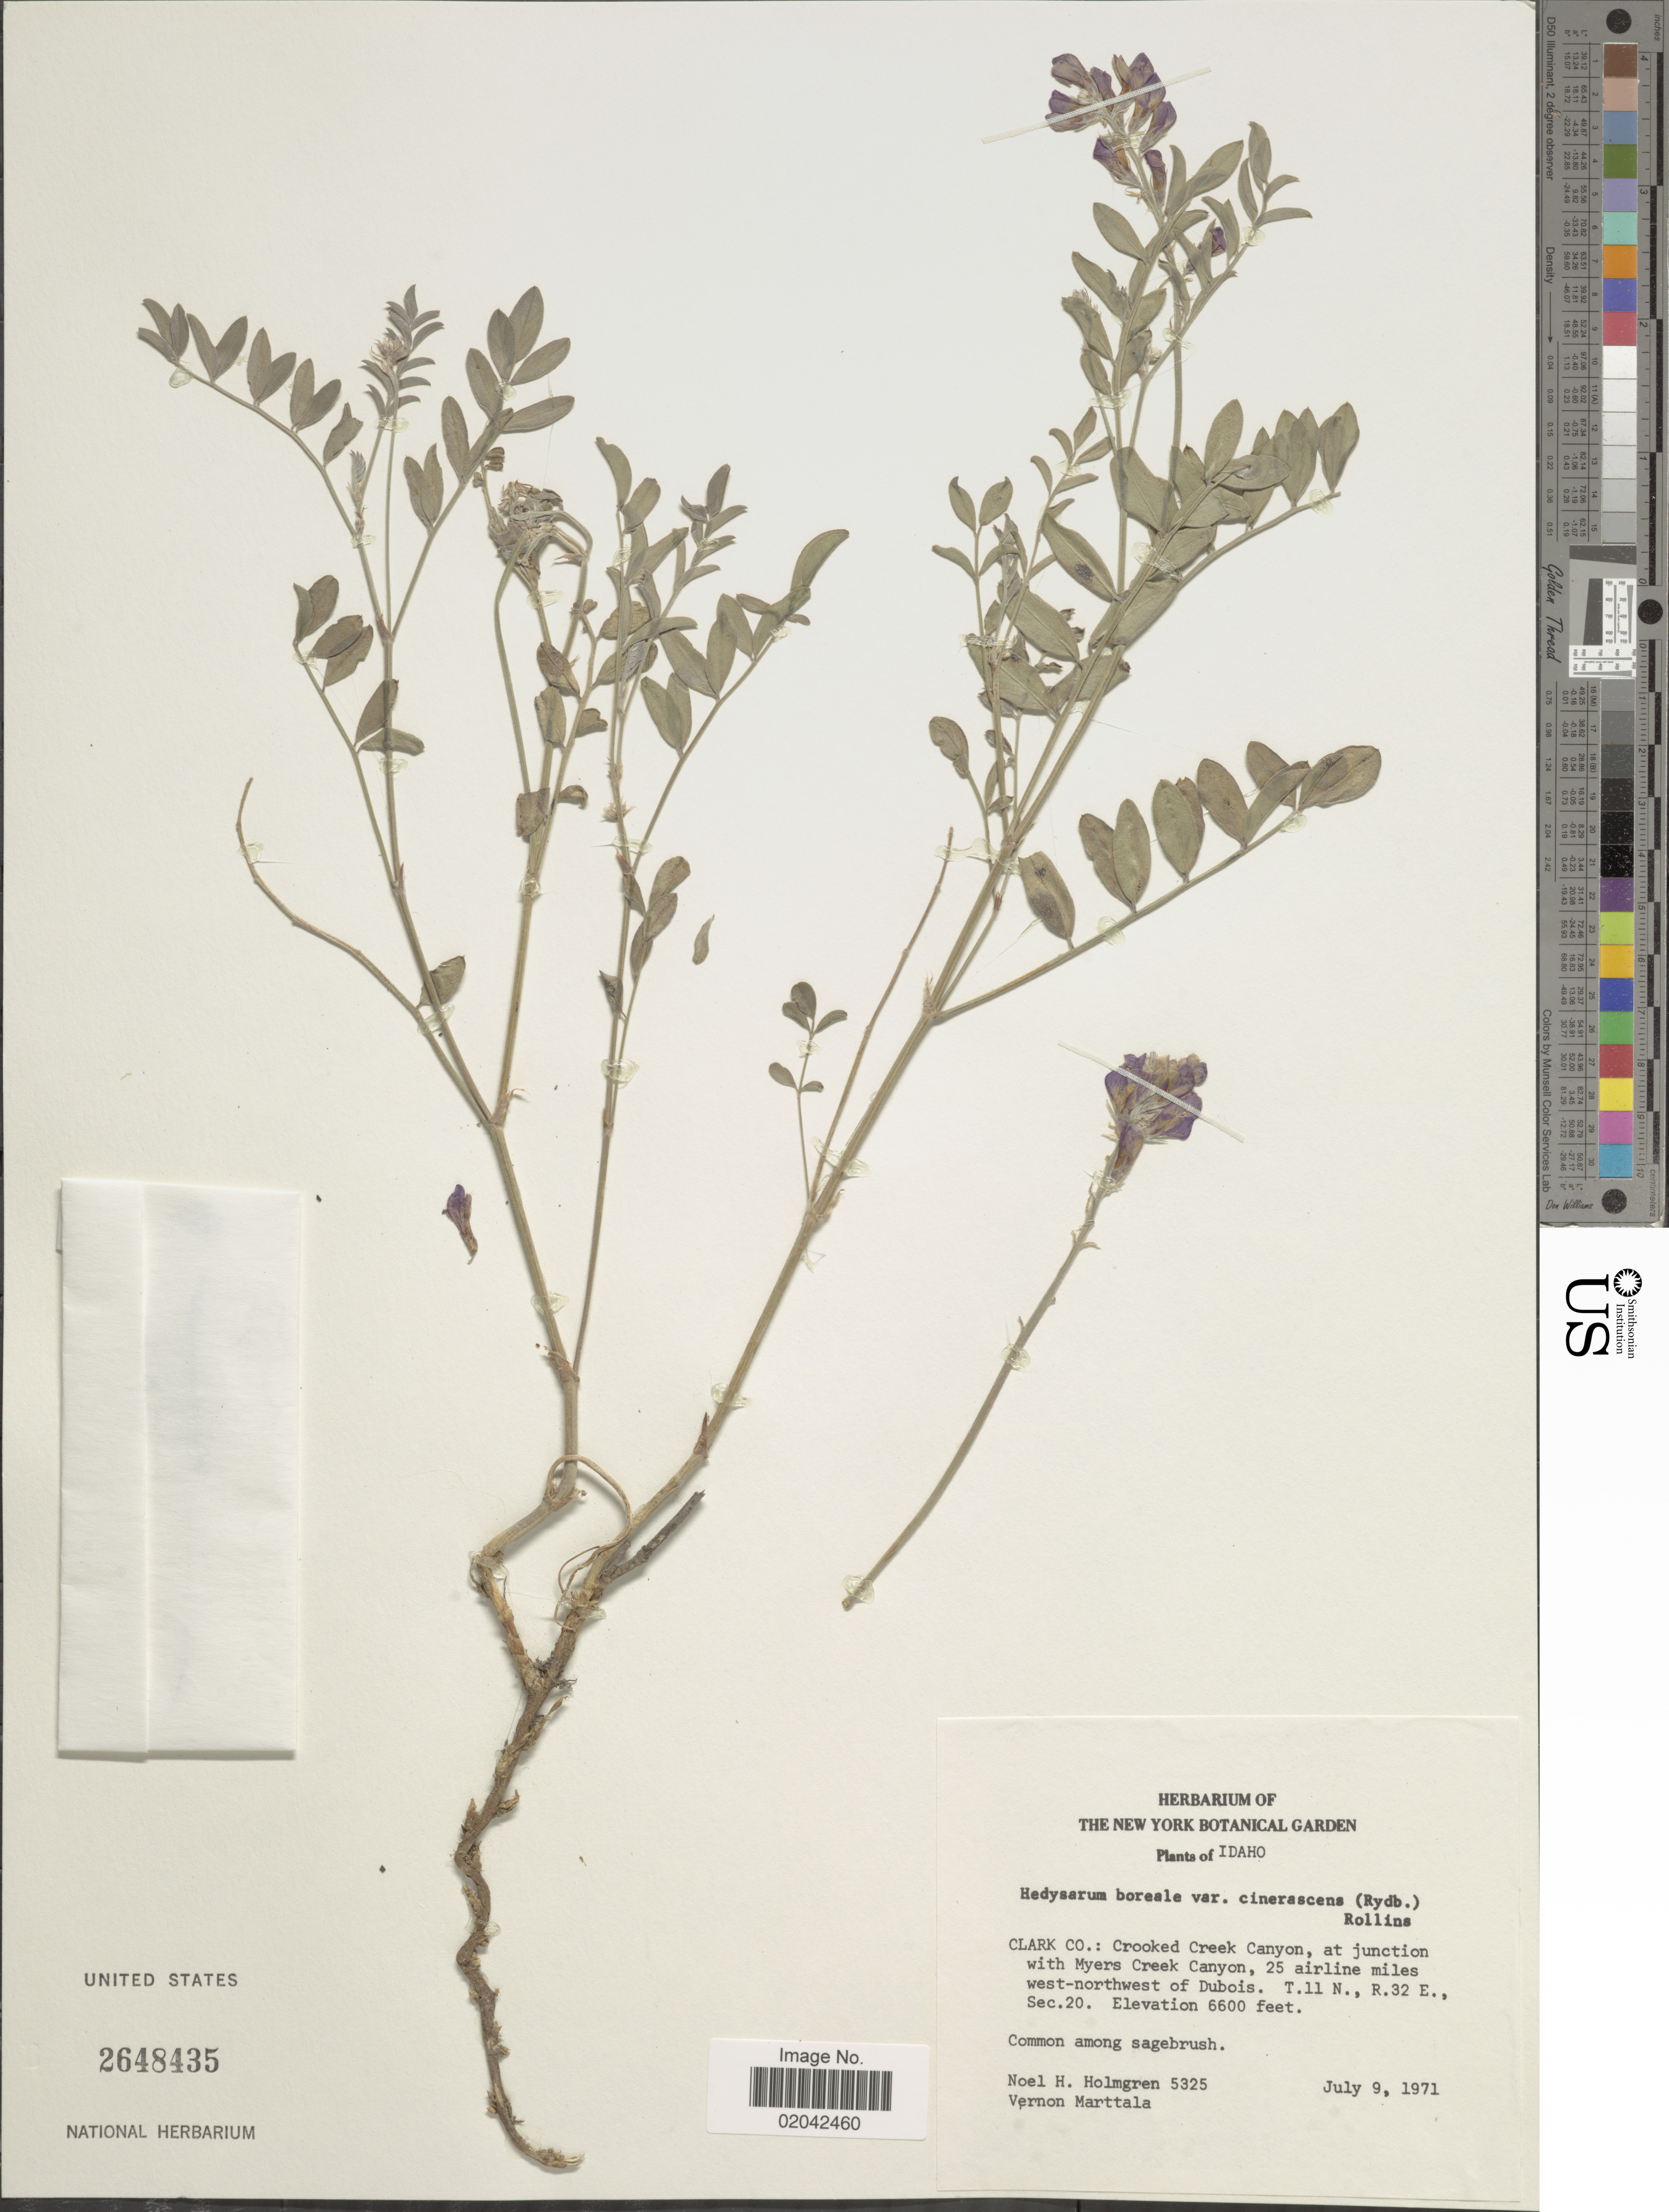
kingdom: Plantae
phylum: Tracheophyta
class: Magnoliopsida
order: Fabales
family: Fabaceae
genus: Hedysarum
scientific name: Hedysarum boreale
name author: Nutt.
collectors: N. H. Holmgren & V. Marttala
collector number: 5325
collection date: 1971-07-09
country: United States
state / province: Idaho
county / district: Clark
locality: Crooked Creek Canyon, at junction with Myers Creek Canyon, 25 airline miles west-northwest of Dubois, T11N, R32E, Sec 20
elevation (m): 2012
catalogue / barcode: US 2648435